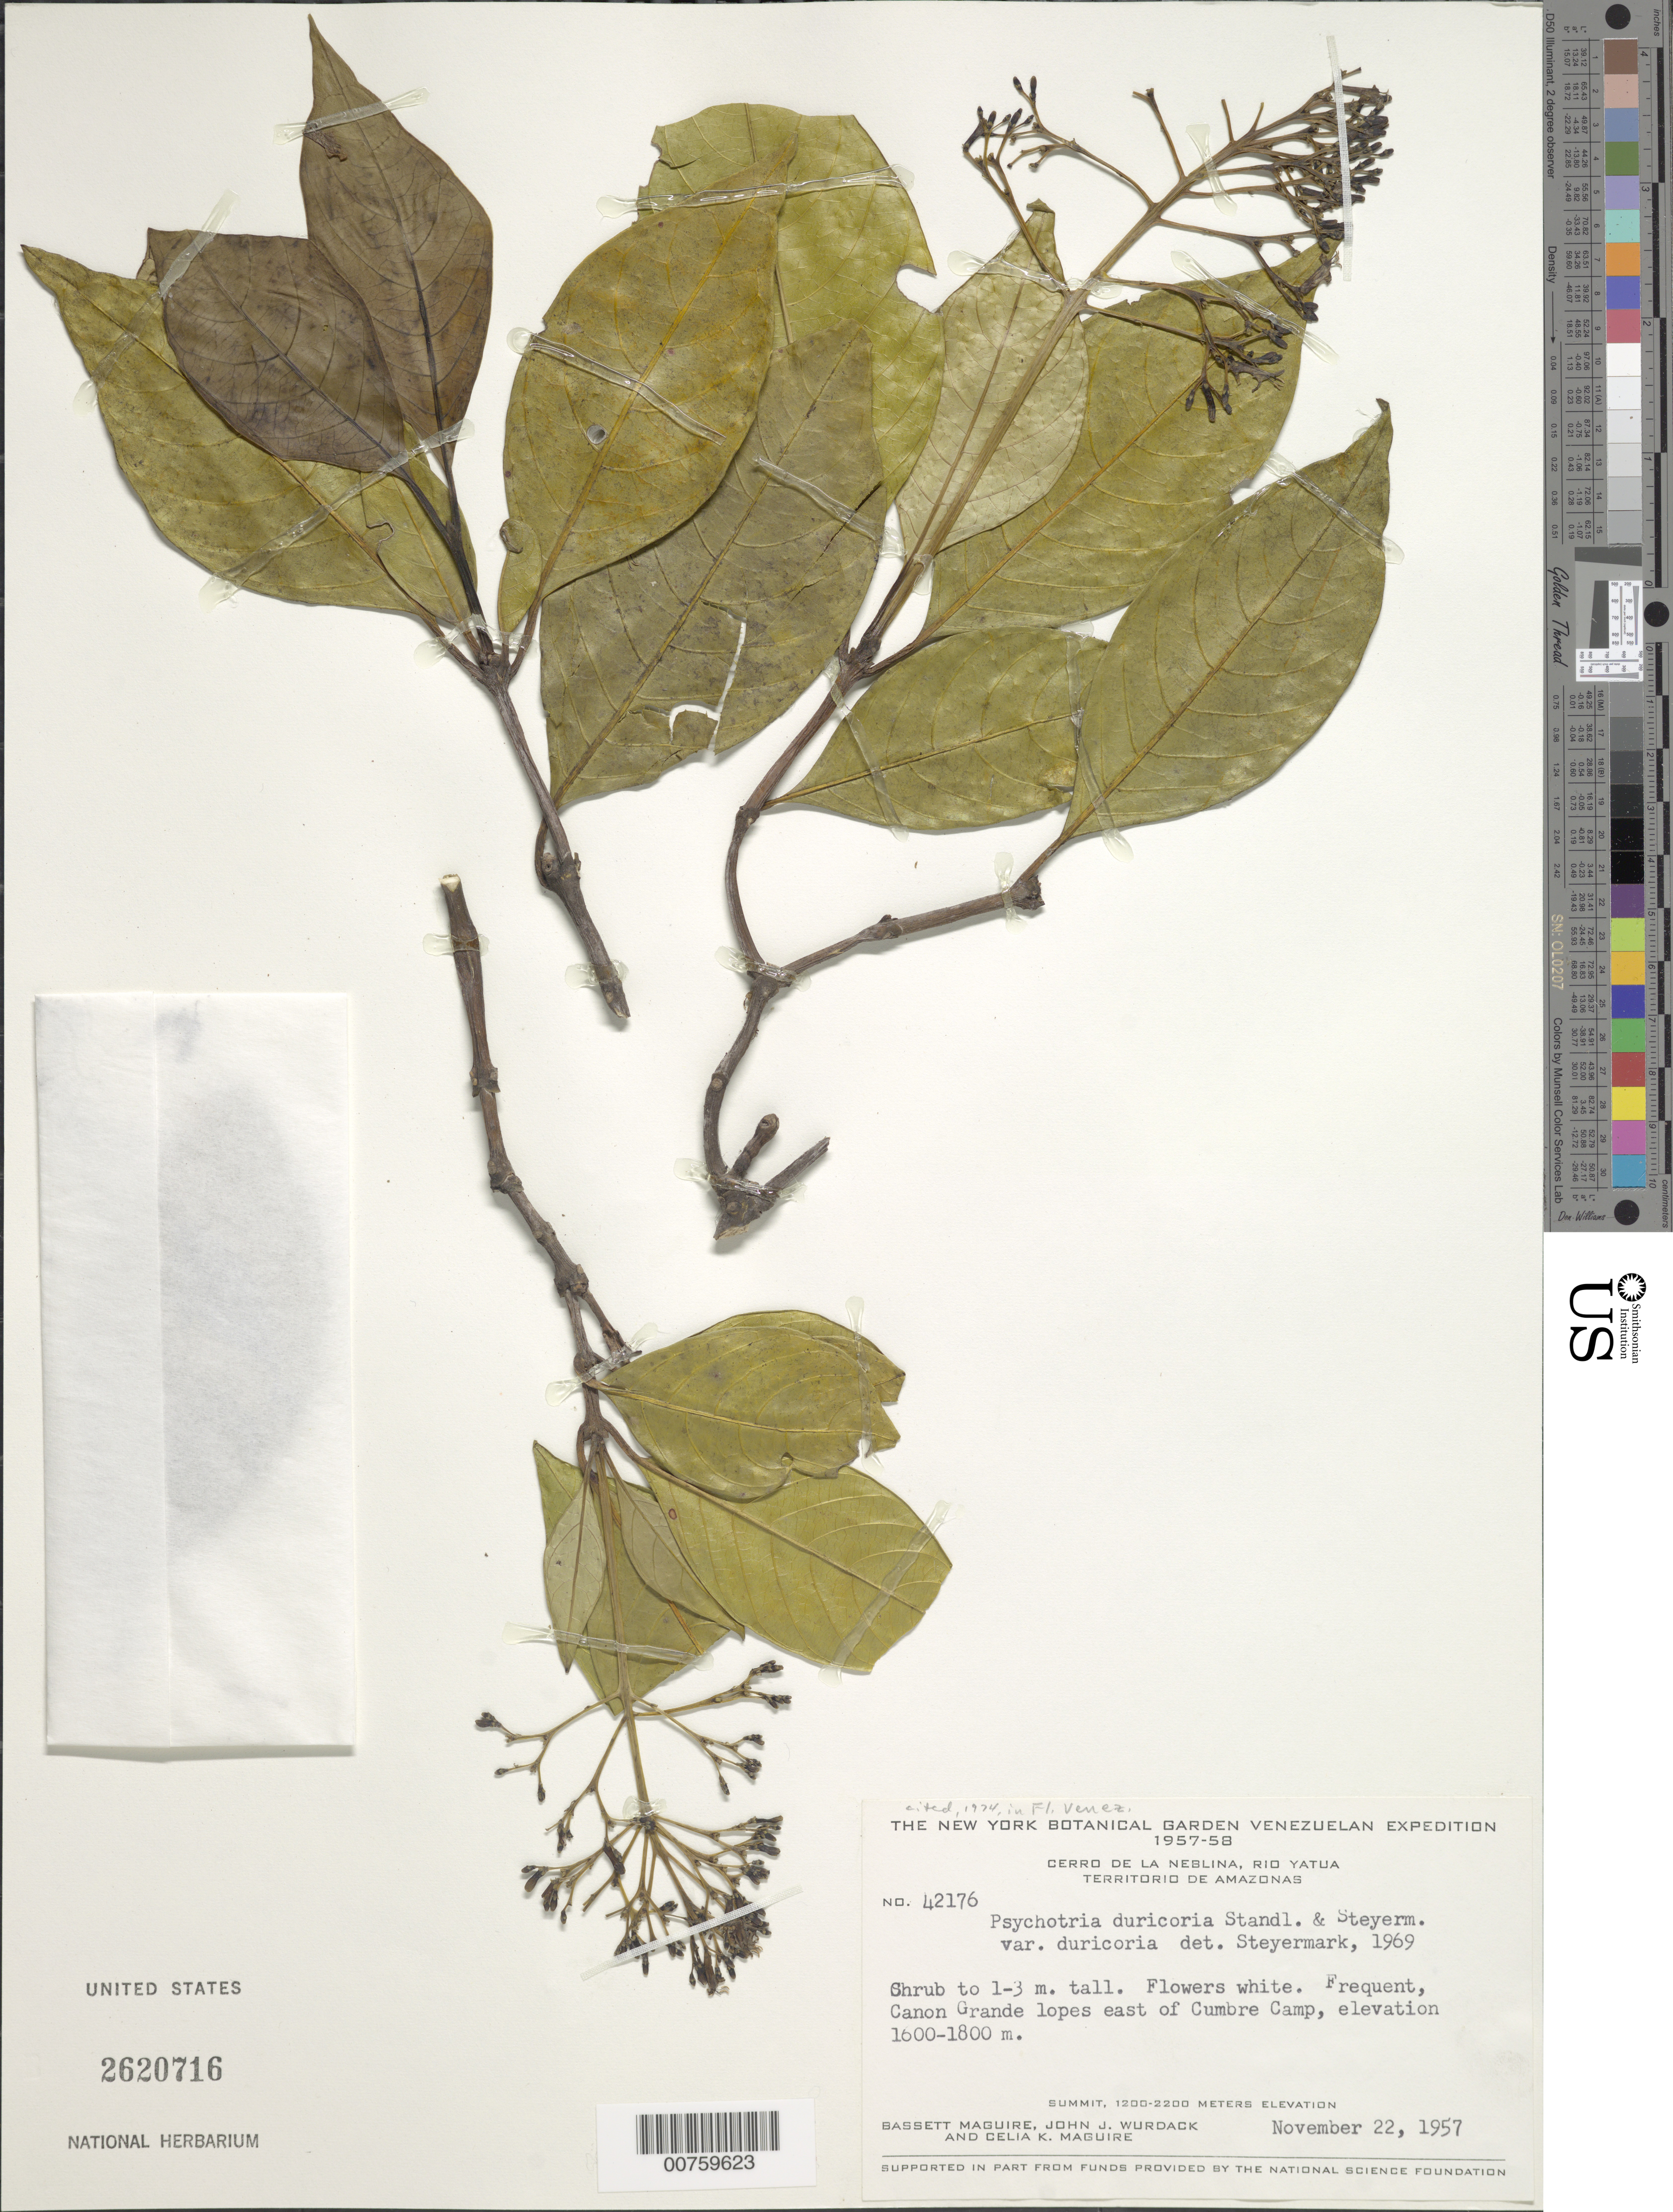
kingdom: Plantae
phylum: Tracheophyta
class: Magnoliopsida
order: Gentianales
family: Rubiaceae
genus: Palicourea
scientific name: Palicourea duricoria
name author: (Standl. & Steyerm.) Delprete & J.H. Kirkbr.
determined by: Kirkbride, J. H., Jr.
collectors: B. Maguire, J. J. Wurdack & C. K. Maguire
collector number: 42176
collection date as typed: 22-Nov-57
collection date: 1957-11-22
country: Venezuela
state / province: Amazonas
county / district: Río Negro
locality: Cerro de la Neblina, Río Yatua, along Cañon Grande, E of Cumbre Camp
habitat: Slopes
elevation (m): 1600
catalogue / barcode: US 2620716